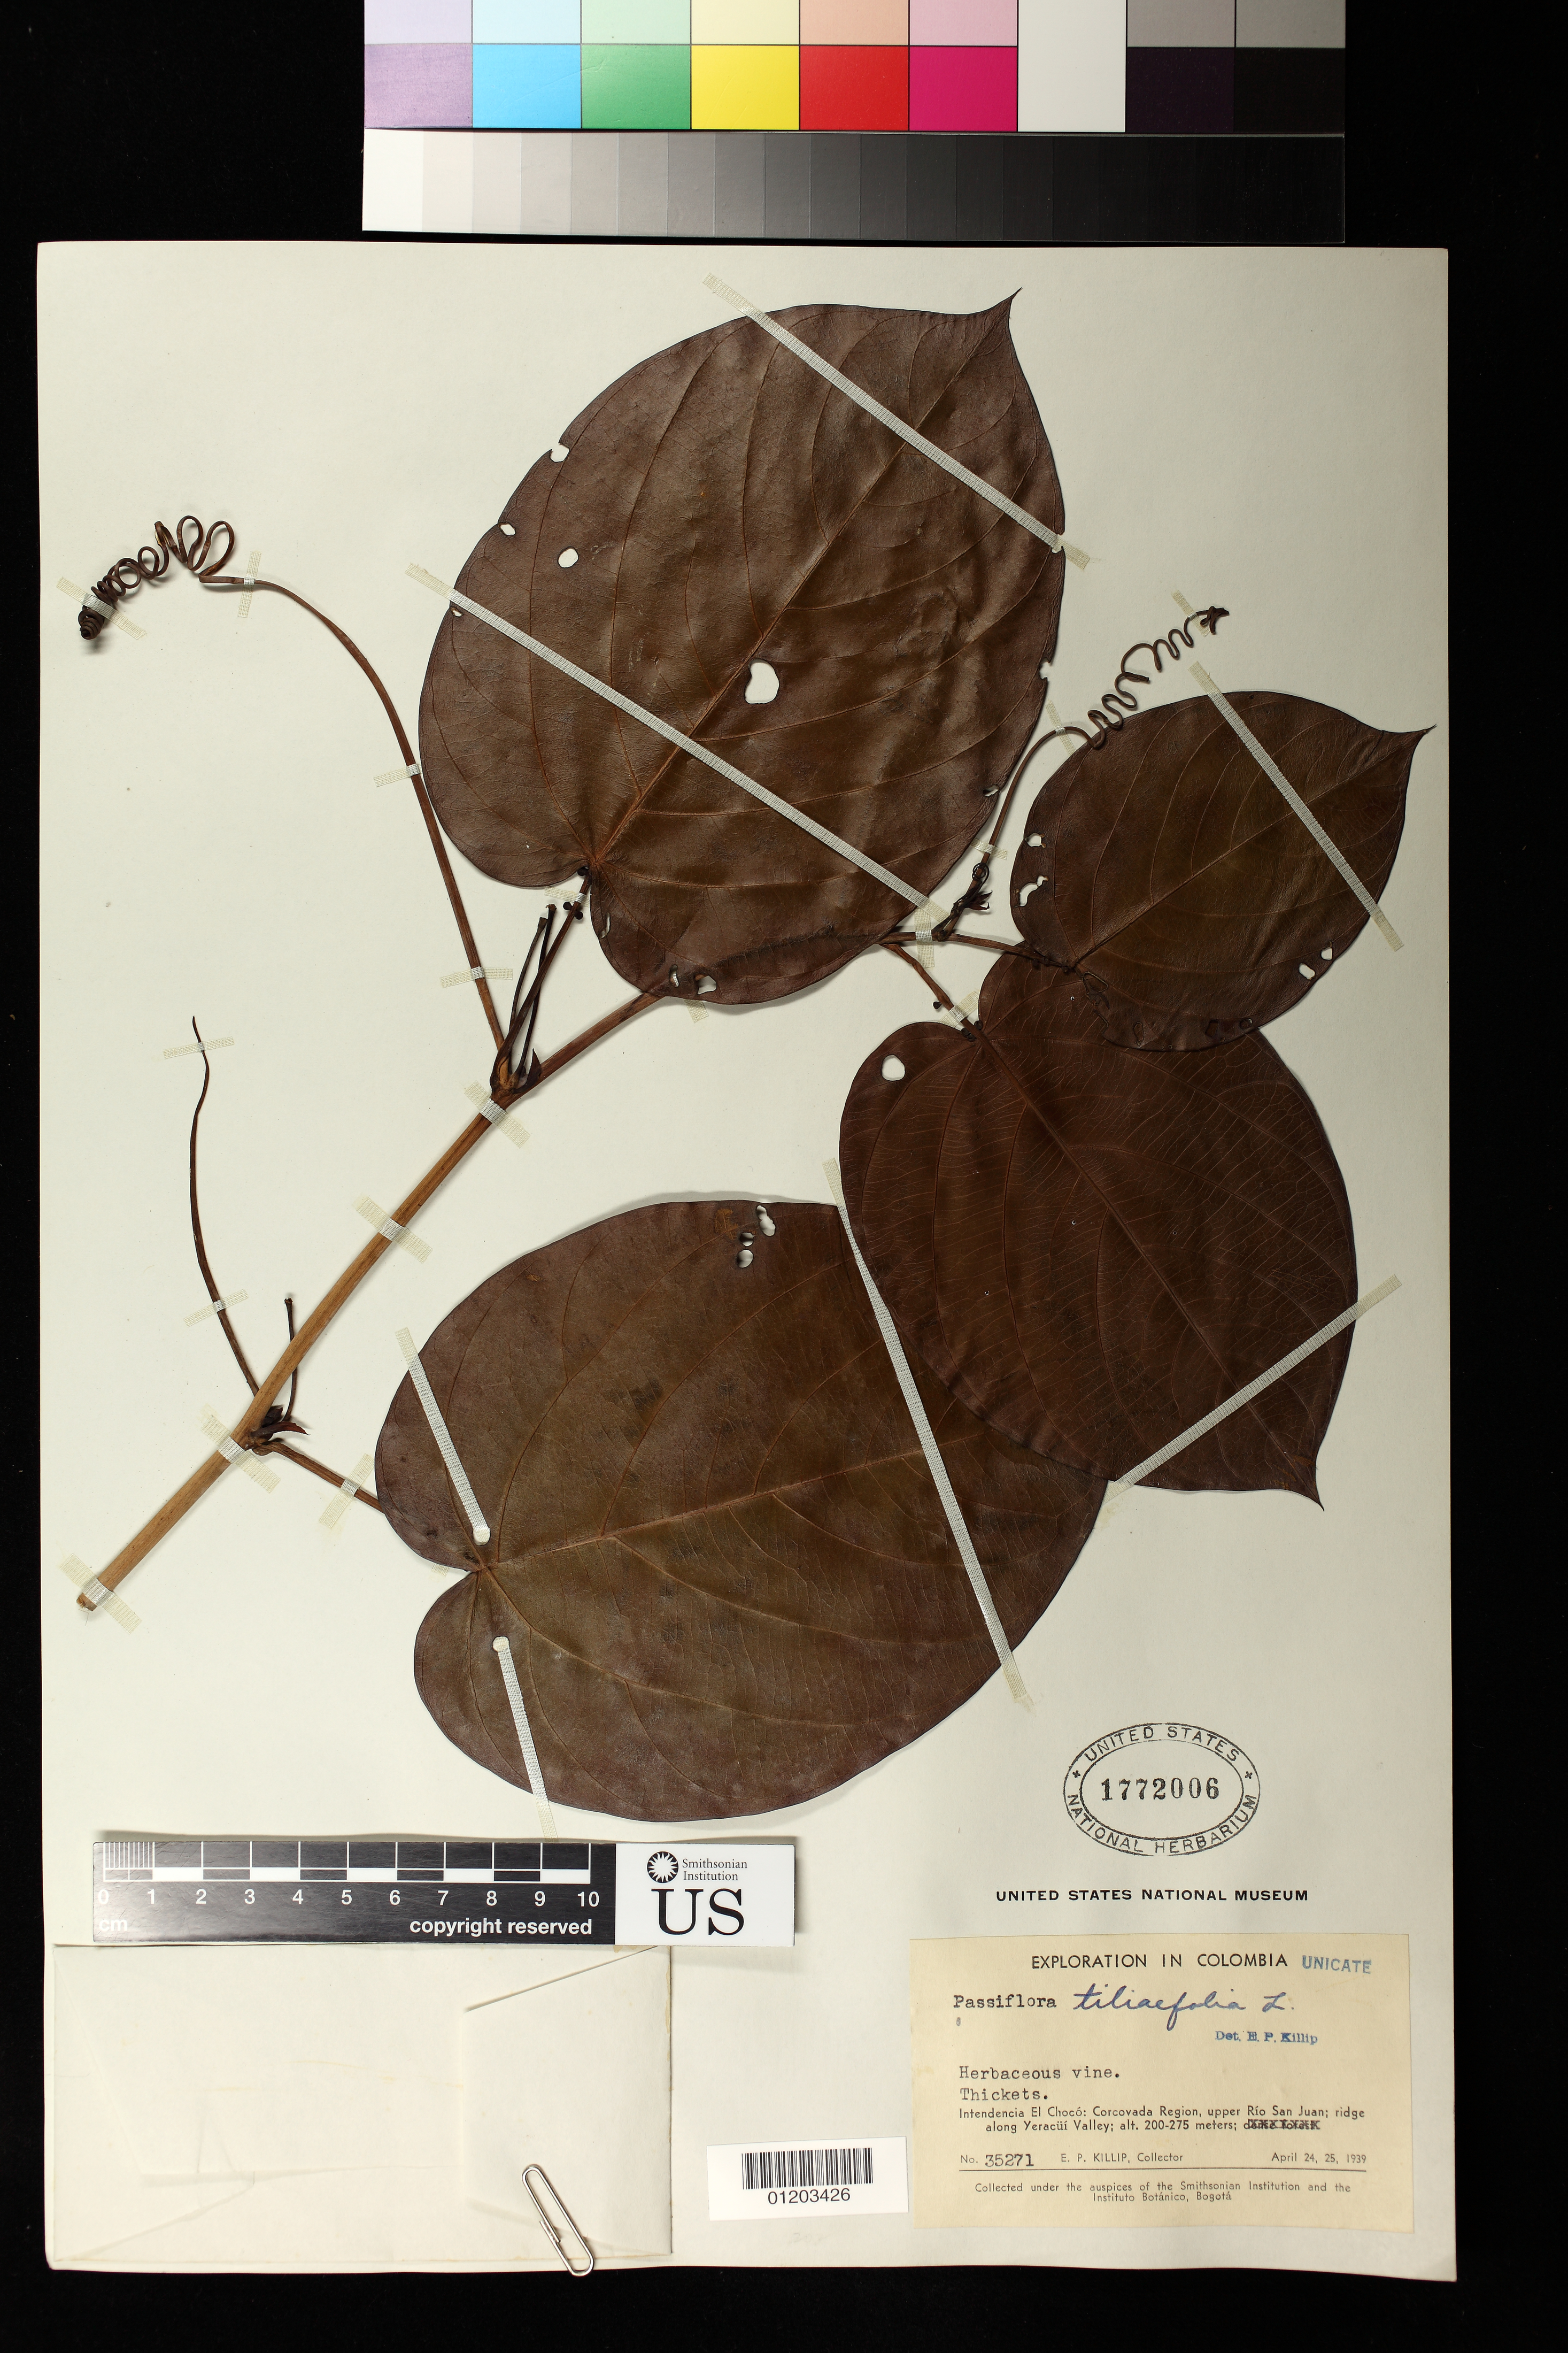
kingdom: Plantae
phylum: Tracheophyta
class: Magnoliopsida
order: Malpighiales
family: Passifloraceae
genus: Passiflora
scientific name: Passiflora tiliifolia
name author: L.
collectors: E. P. Killip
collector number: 35271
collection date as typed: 24 Apr 1939 and 25 Apr 1939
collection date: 1939-04-24,1939-04-25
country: Colombia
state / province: Chocó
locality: Corcovada region, upper Rio San Juan; ridge along Yeracui Valley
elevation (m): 200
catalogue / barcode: US 1772006